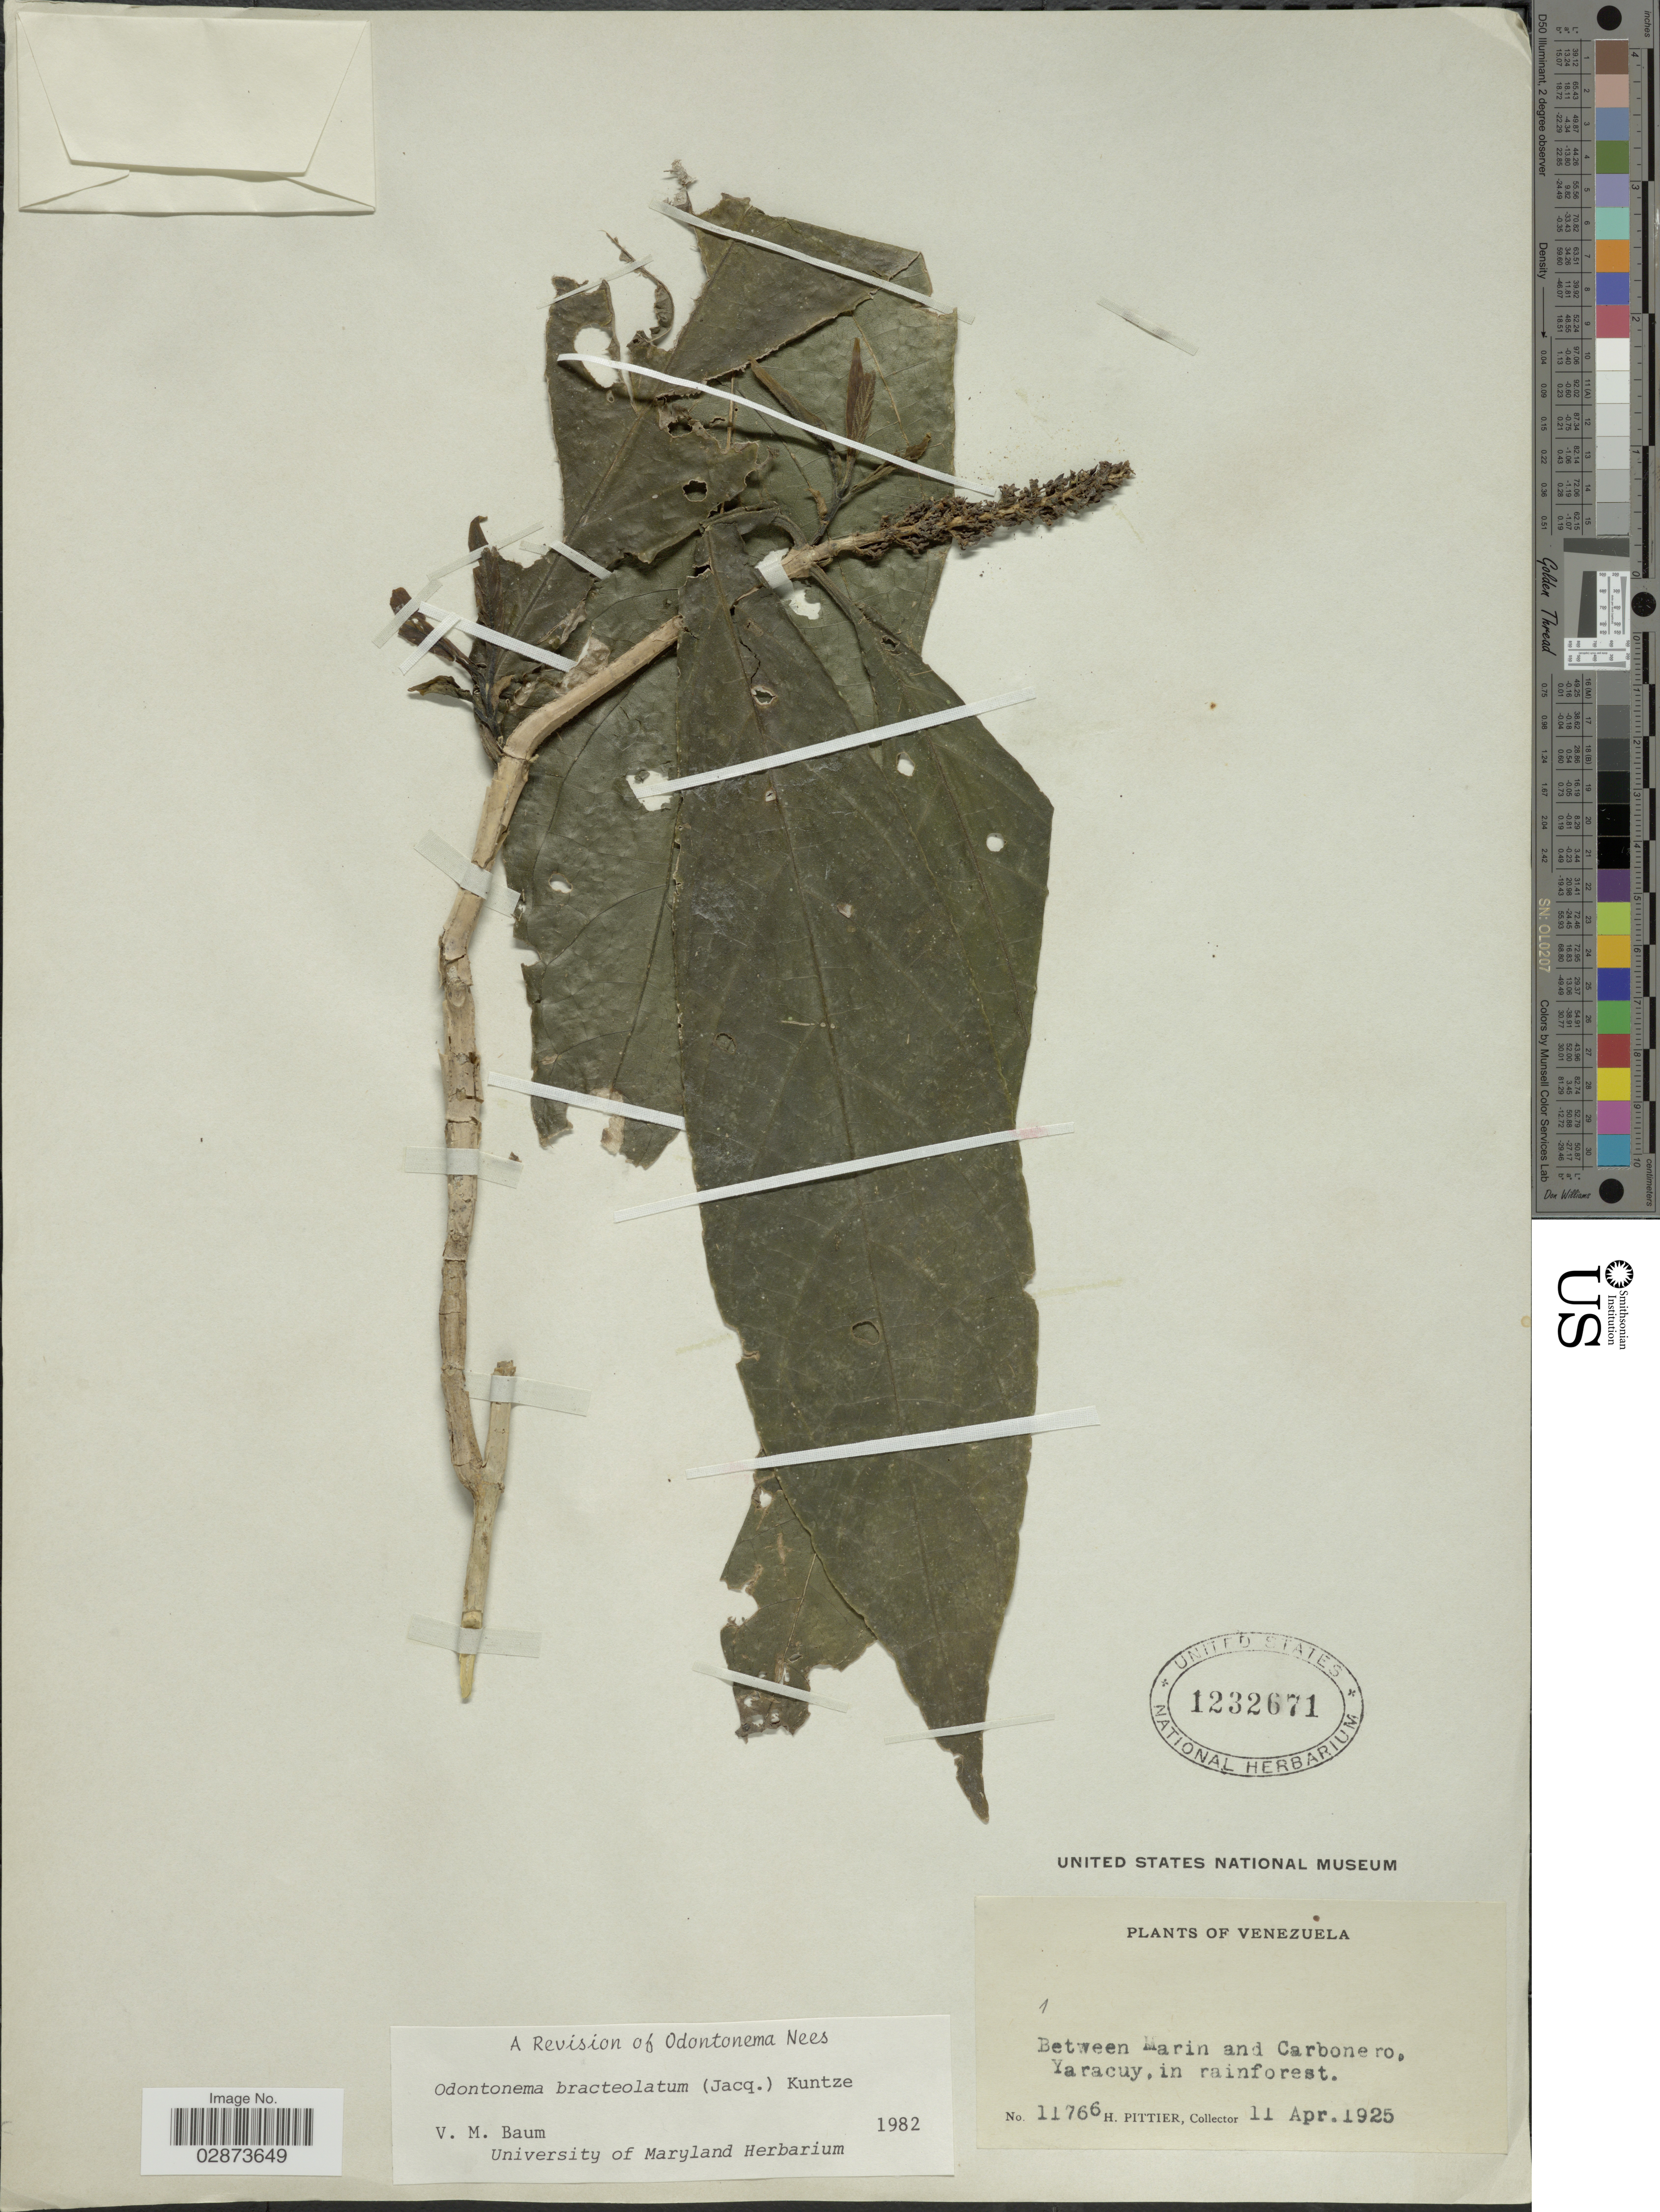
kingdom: Plantae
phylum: Tracheophyta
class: Magnoliopsida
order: Lamiales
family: Acanthaceae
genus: Odontonema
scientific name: Odontonema bracteolatum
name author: (Jacq.) Kuntze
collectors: H. F. Pittier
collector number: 11766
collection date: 1925-04-11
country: Venezuela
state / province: Yaracuy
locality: Between Marin and Carbonero.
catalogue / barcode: US 1232671